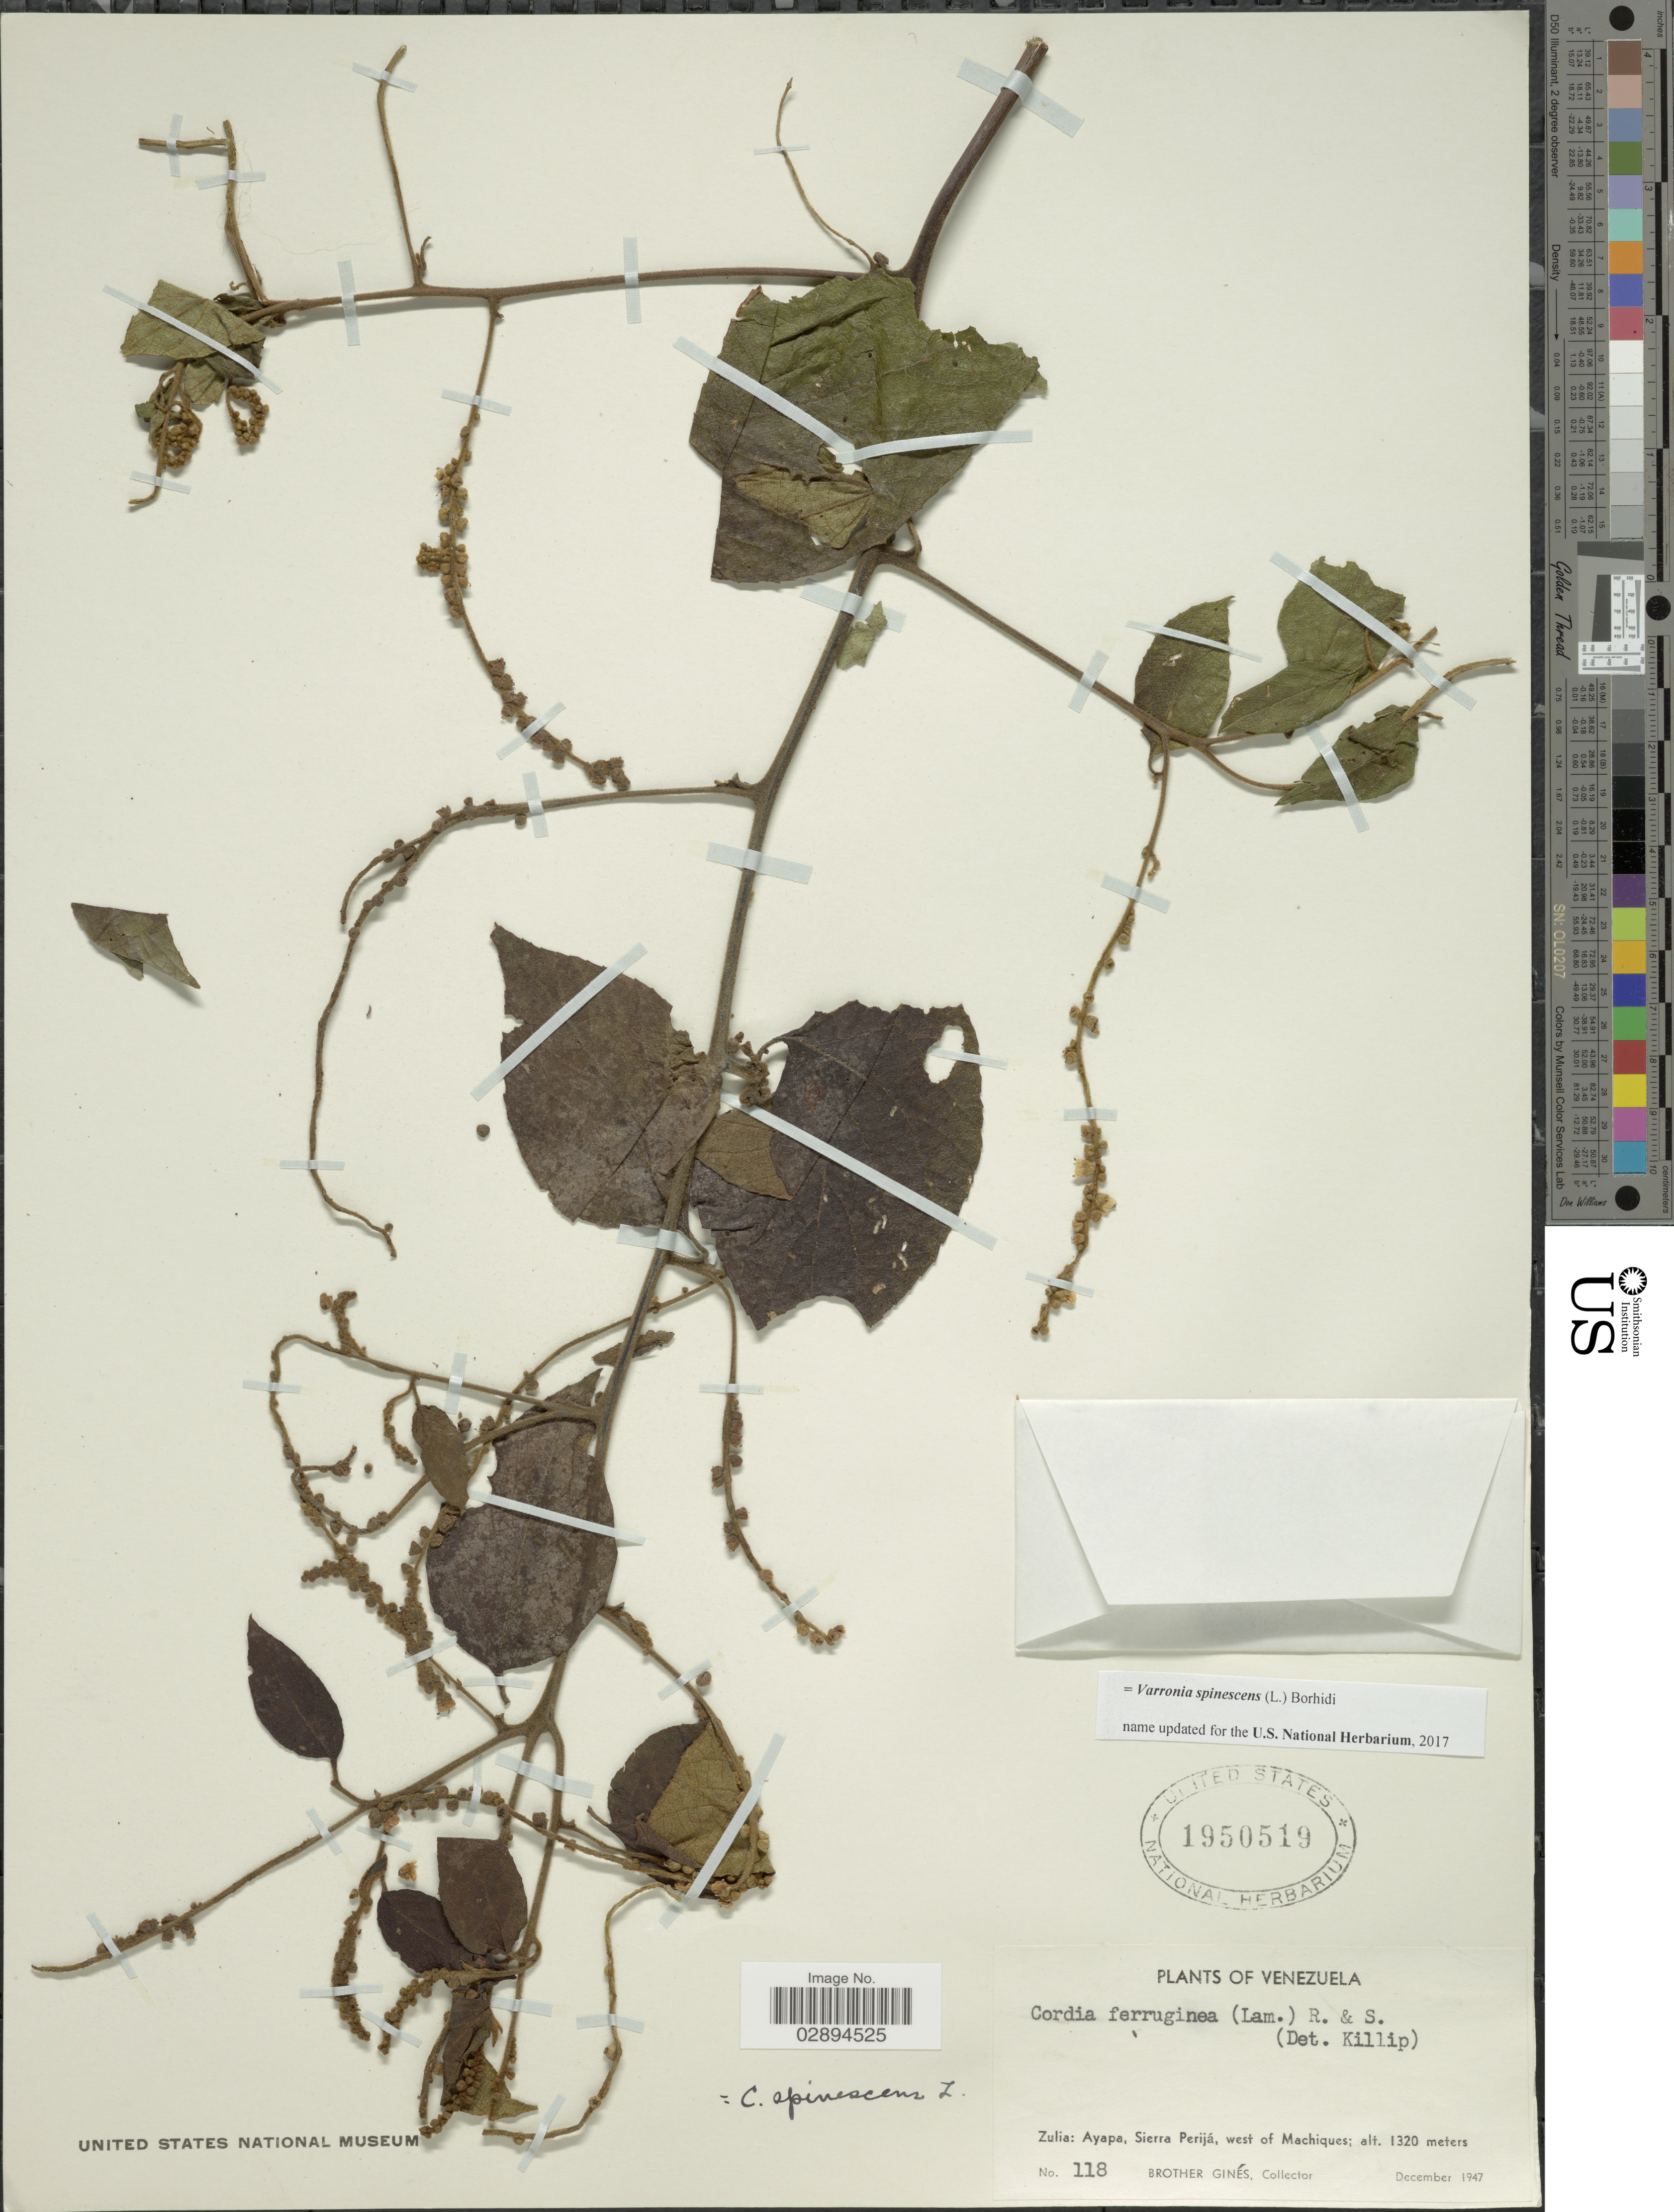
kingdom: Plantae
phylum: Tracheophyta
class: Magnoliopsida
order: Boraginales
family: Cordiaceae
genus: Varronia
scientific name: Varronia spinescens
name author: (L.) Borhidi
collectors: Bro. Gines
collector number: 118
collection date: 1947-12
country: Venezuela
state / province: Zulia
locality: Ayapa, Sierra Perijá, west of Machiques.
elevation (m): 1320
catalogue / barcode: US 1950519